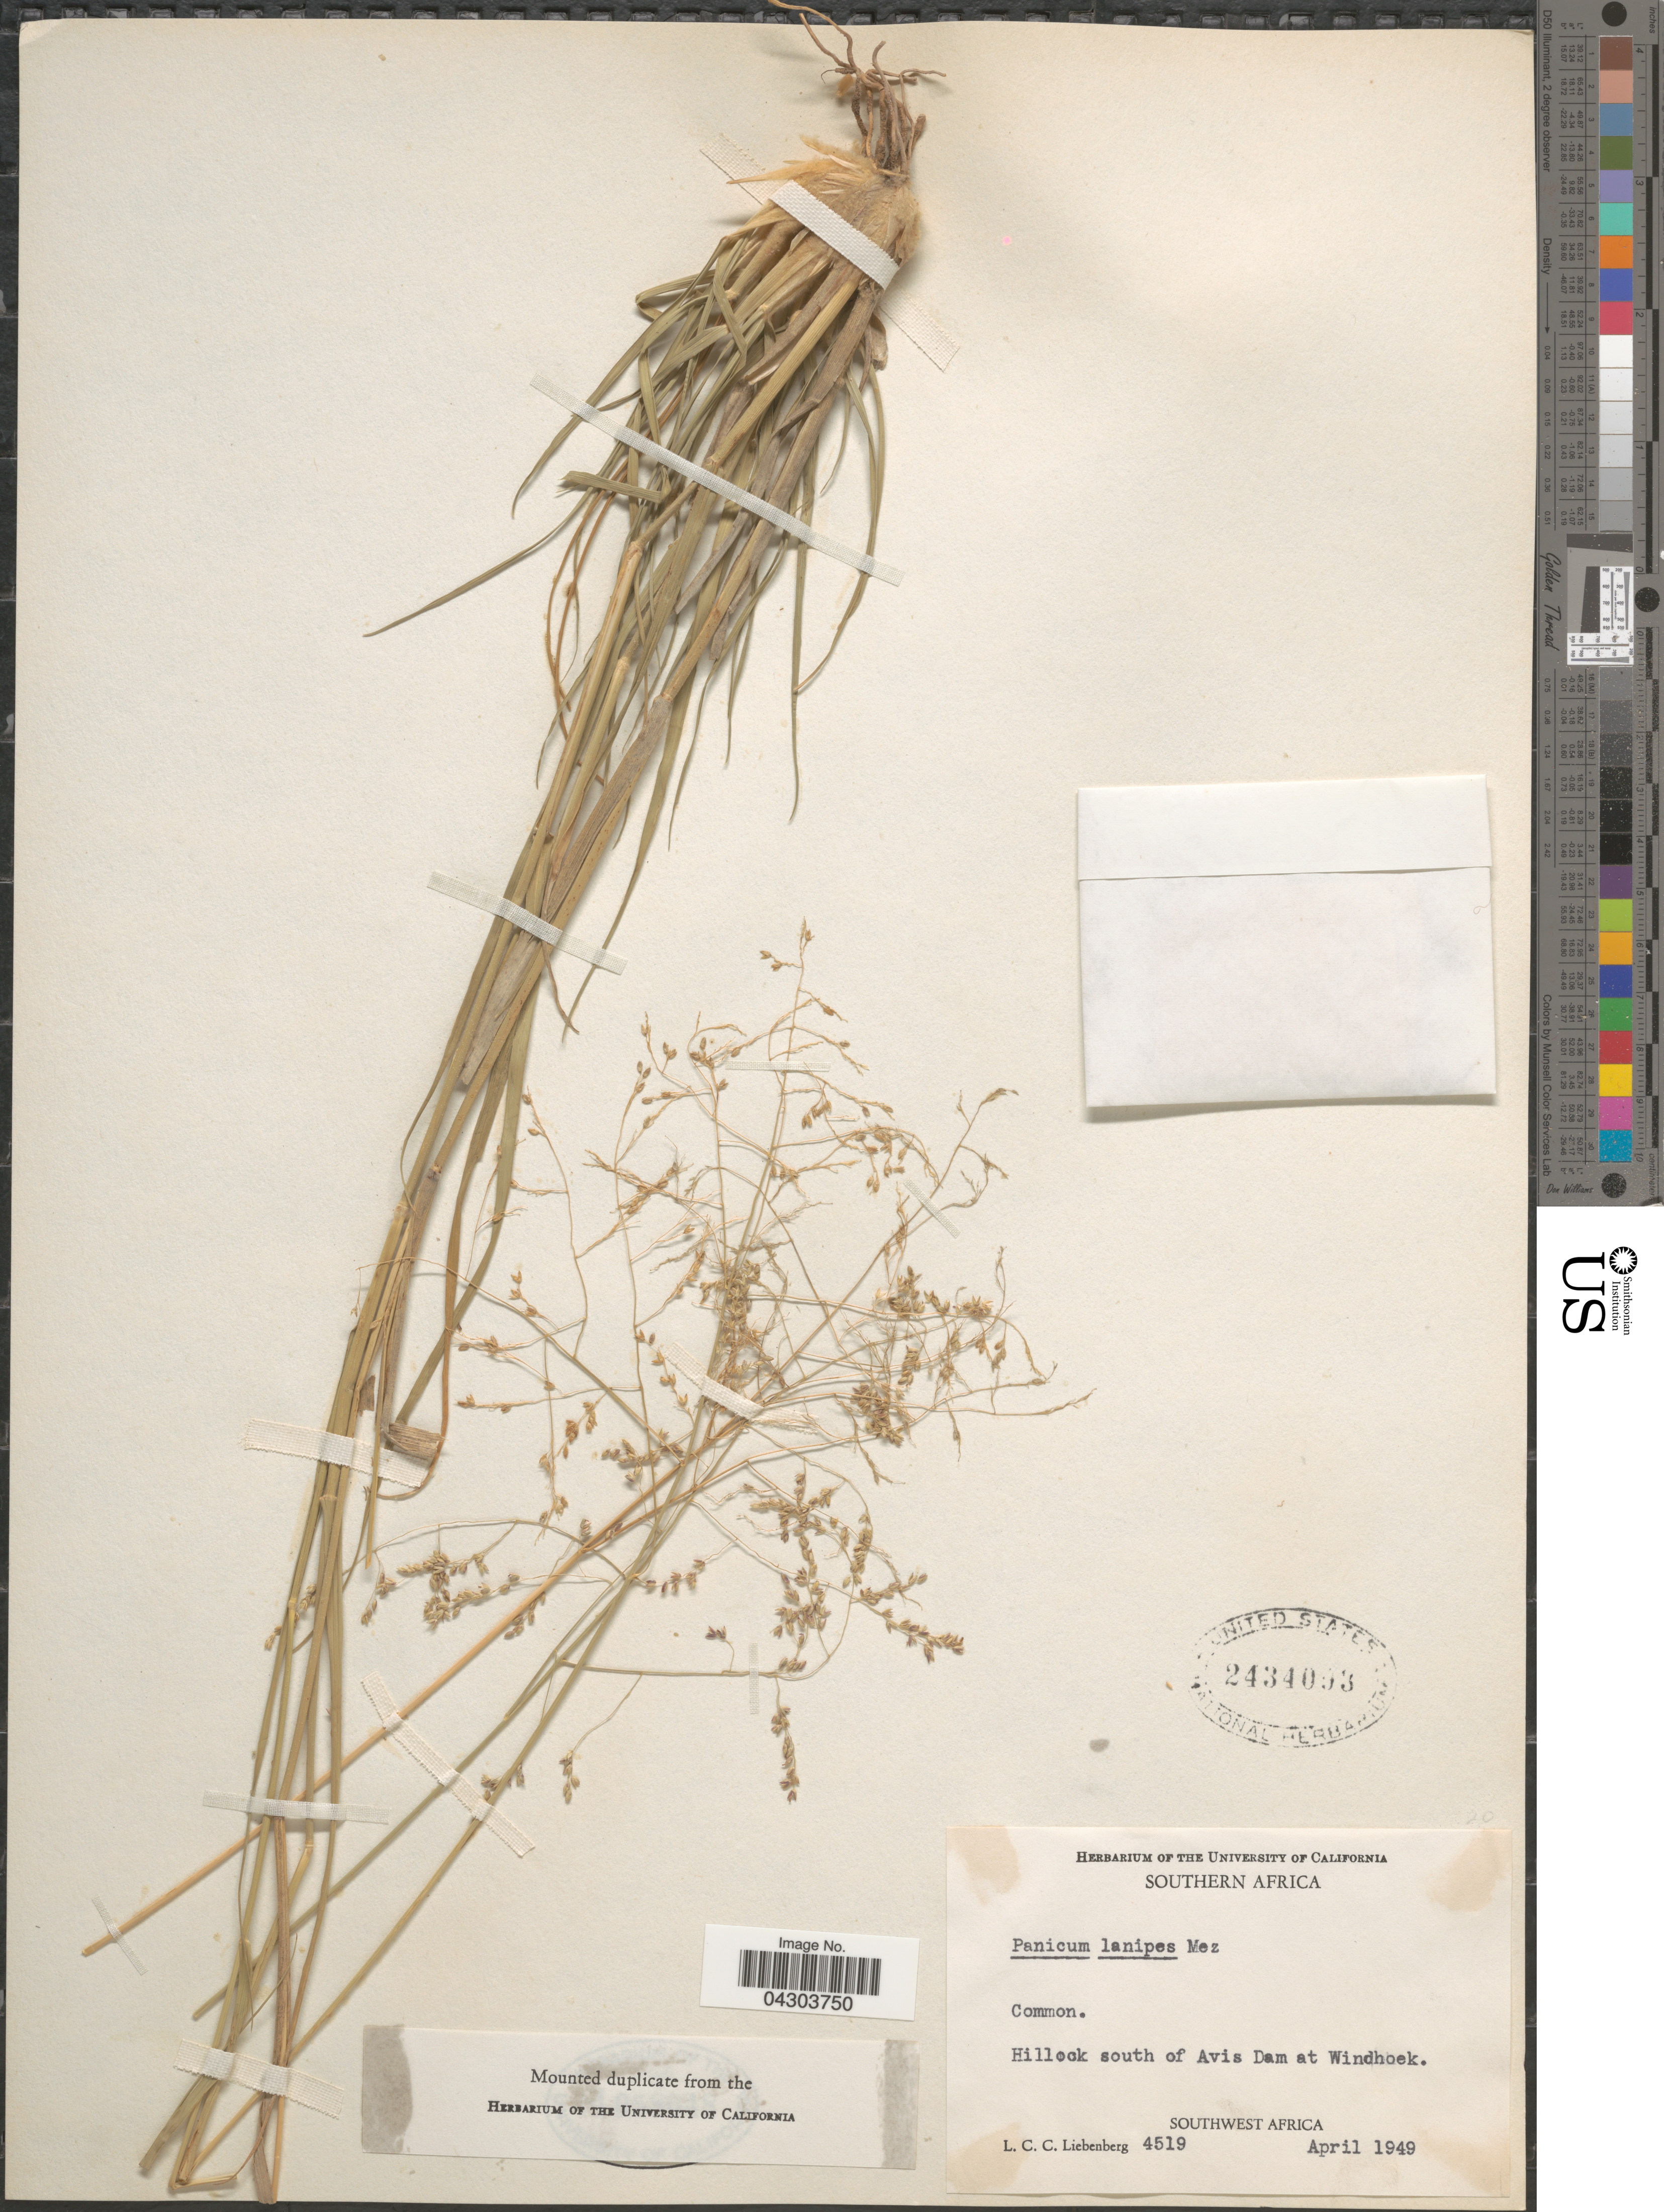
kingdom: Plantae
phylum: Tracheophyta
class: Liliopsida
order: Poales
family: Poaceae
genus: Panicum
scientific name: Panicum lanipes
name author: Mez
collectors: L. Liebenberg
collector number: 4519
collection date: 1949-04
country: Namibia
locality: Southern Africa. Hillock south of Avis Dam at Windhoek. Southwest Africa.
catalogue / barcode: US 2434093